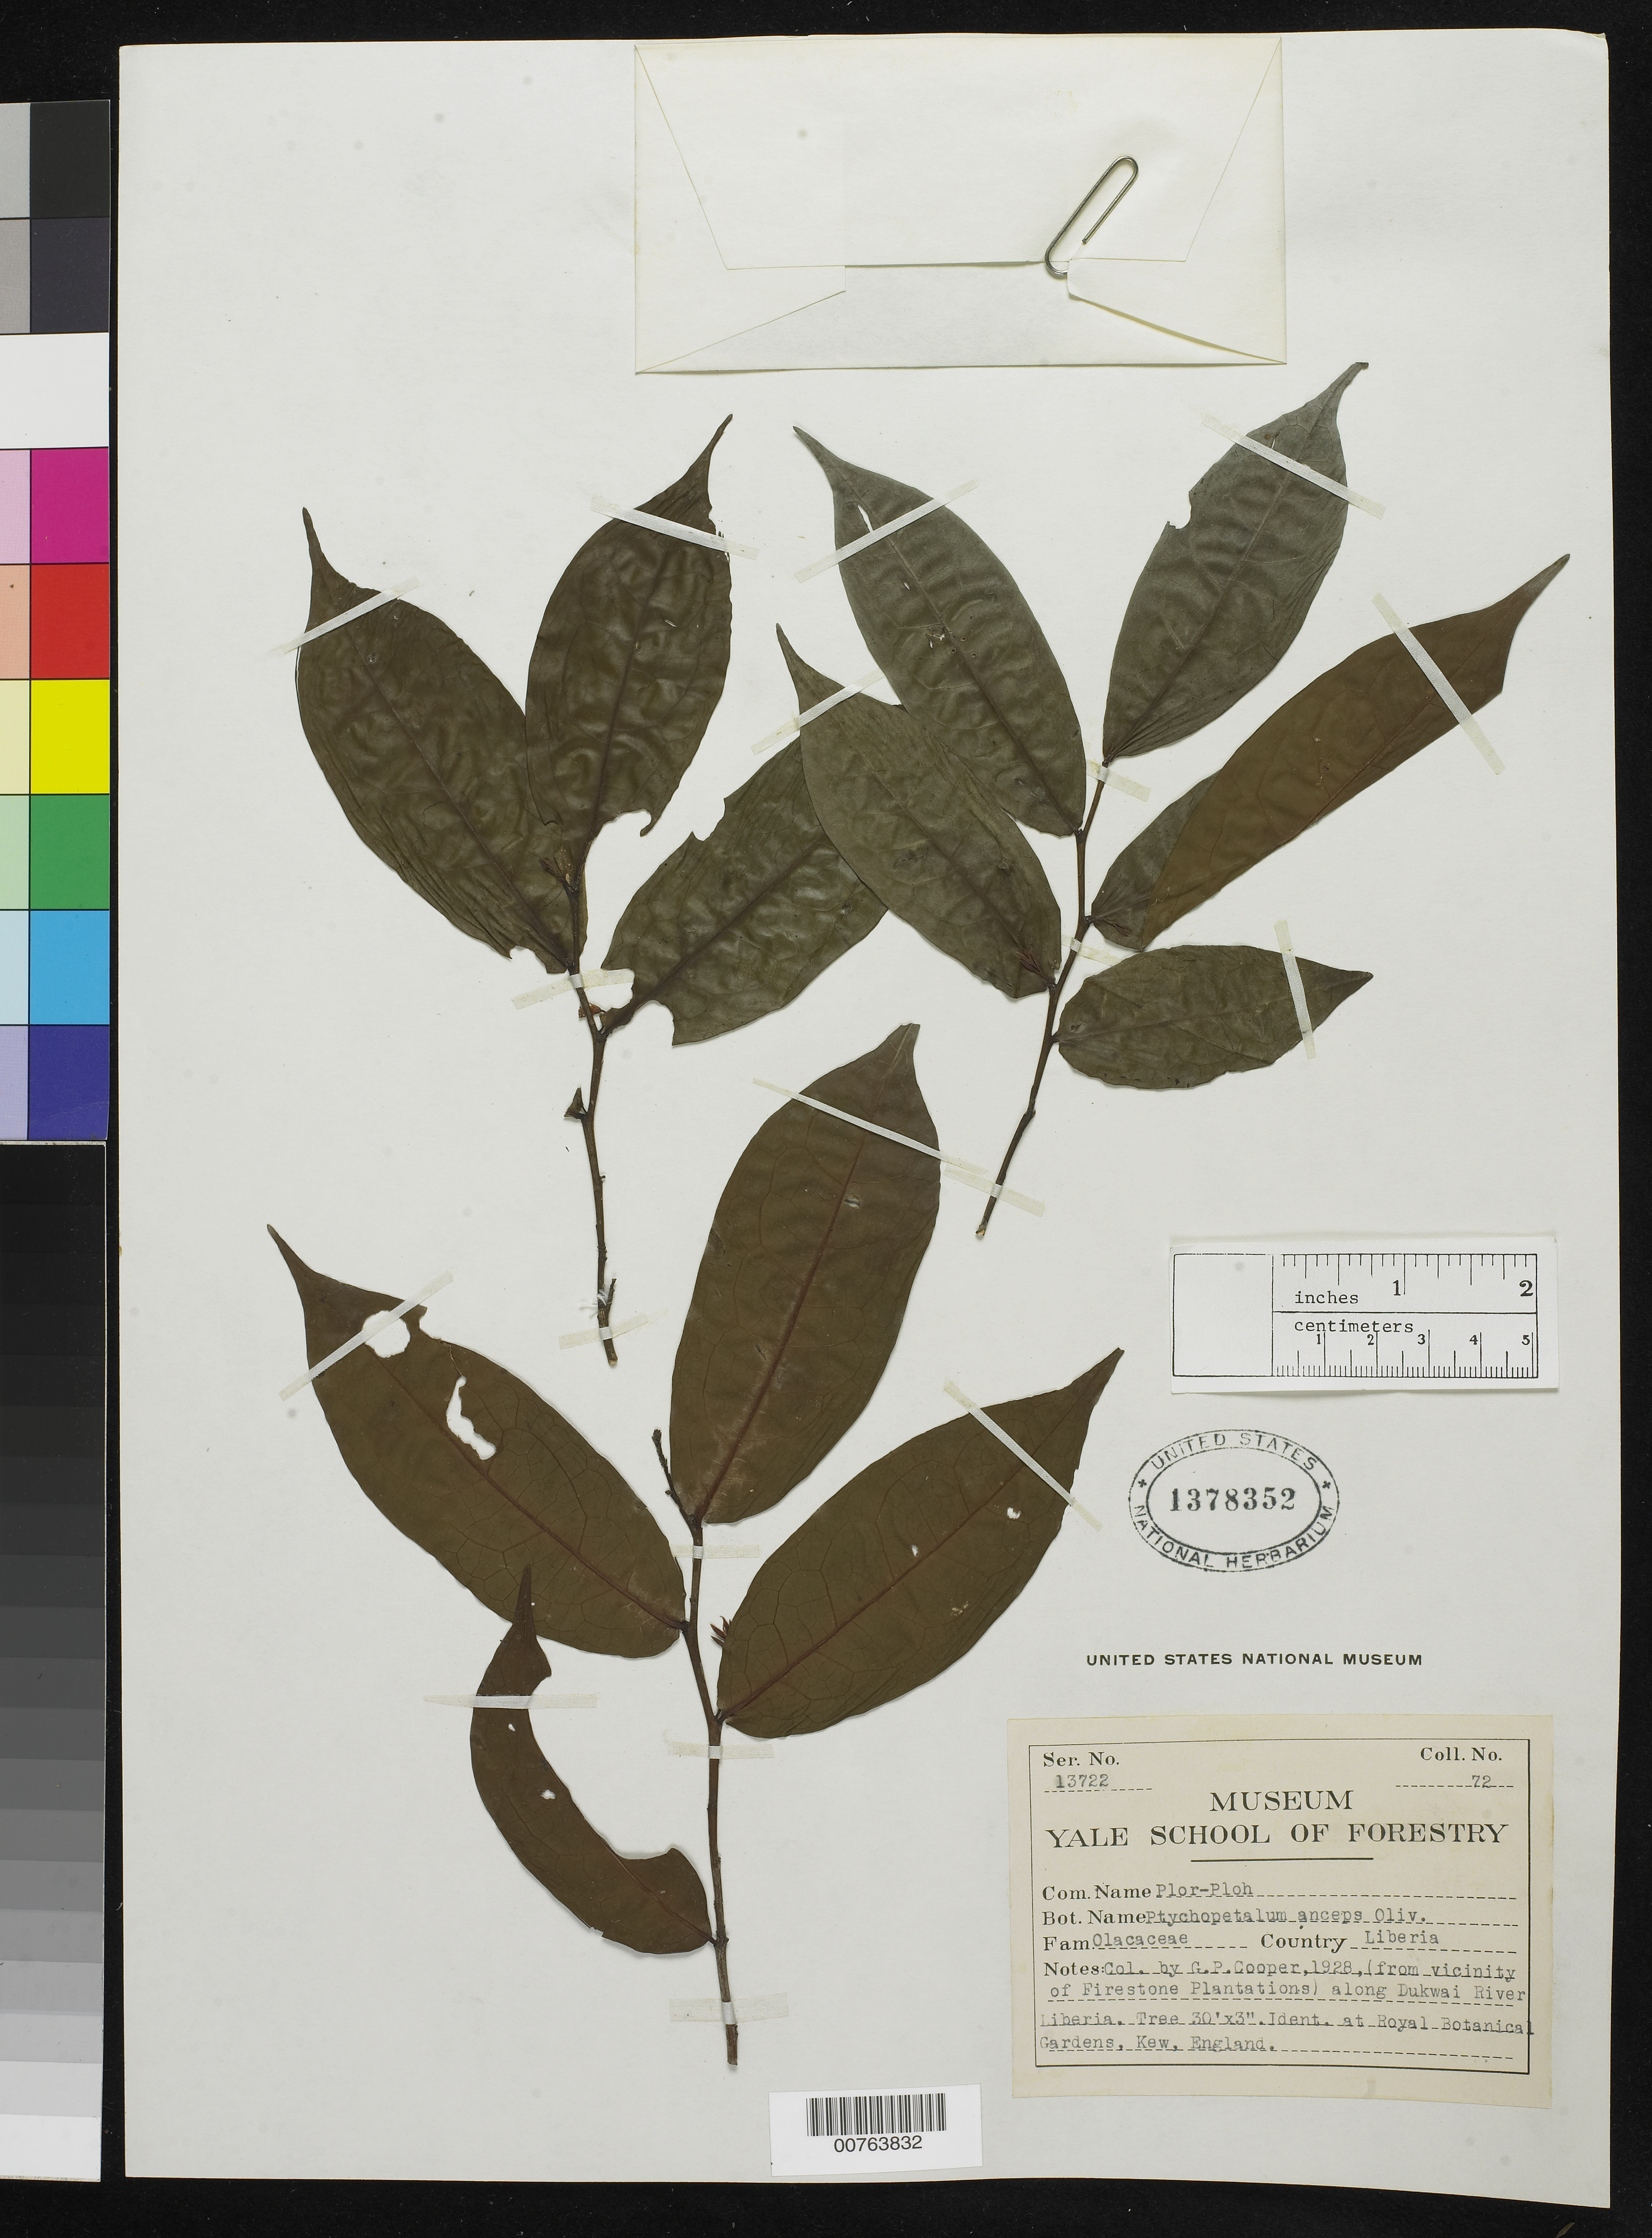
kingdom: Plantae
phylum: Tracheophyta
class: Magnoliopsida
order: Santalales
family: Olacaceae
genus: Ptychopetalum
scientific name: Ptychopetalum anceps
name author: Oliv.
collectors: G. Cooper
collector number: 72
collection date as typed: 1928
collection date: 1928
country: Liberia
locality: (near Firestone Plantations) along Dukwai River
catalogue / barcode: US 1378352